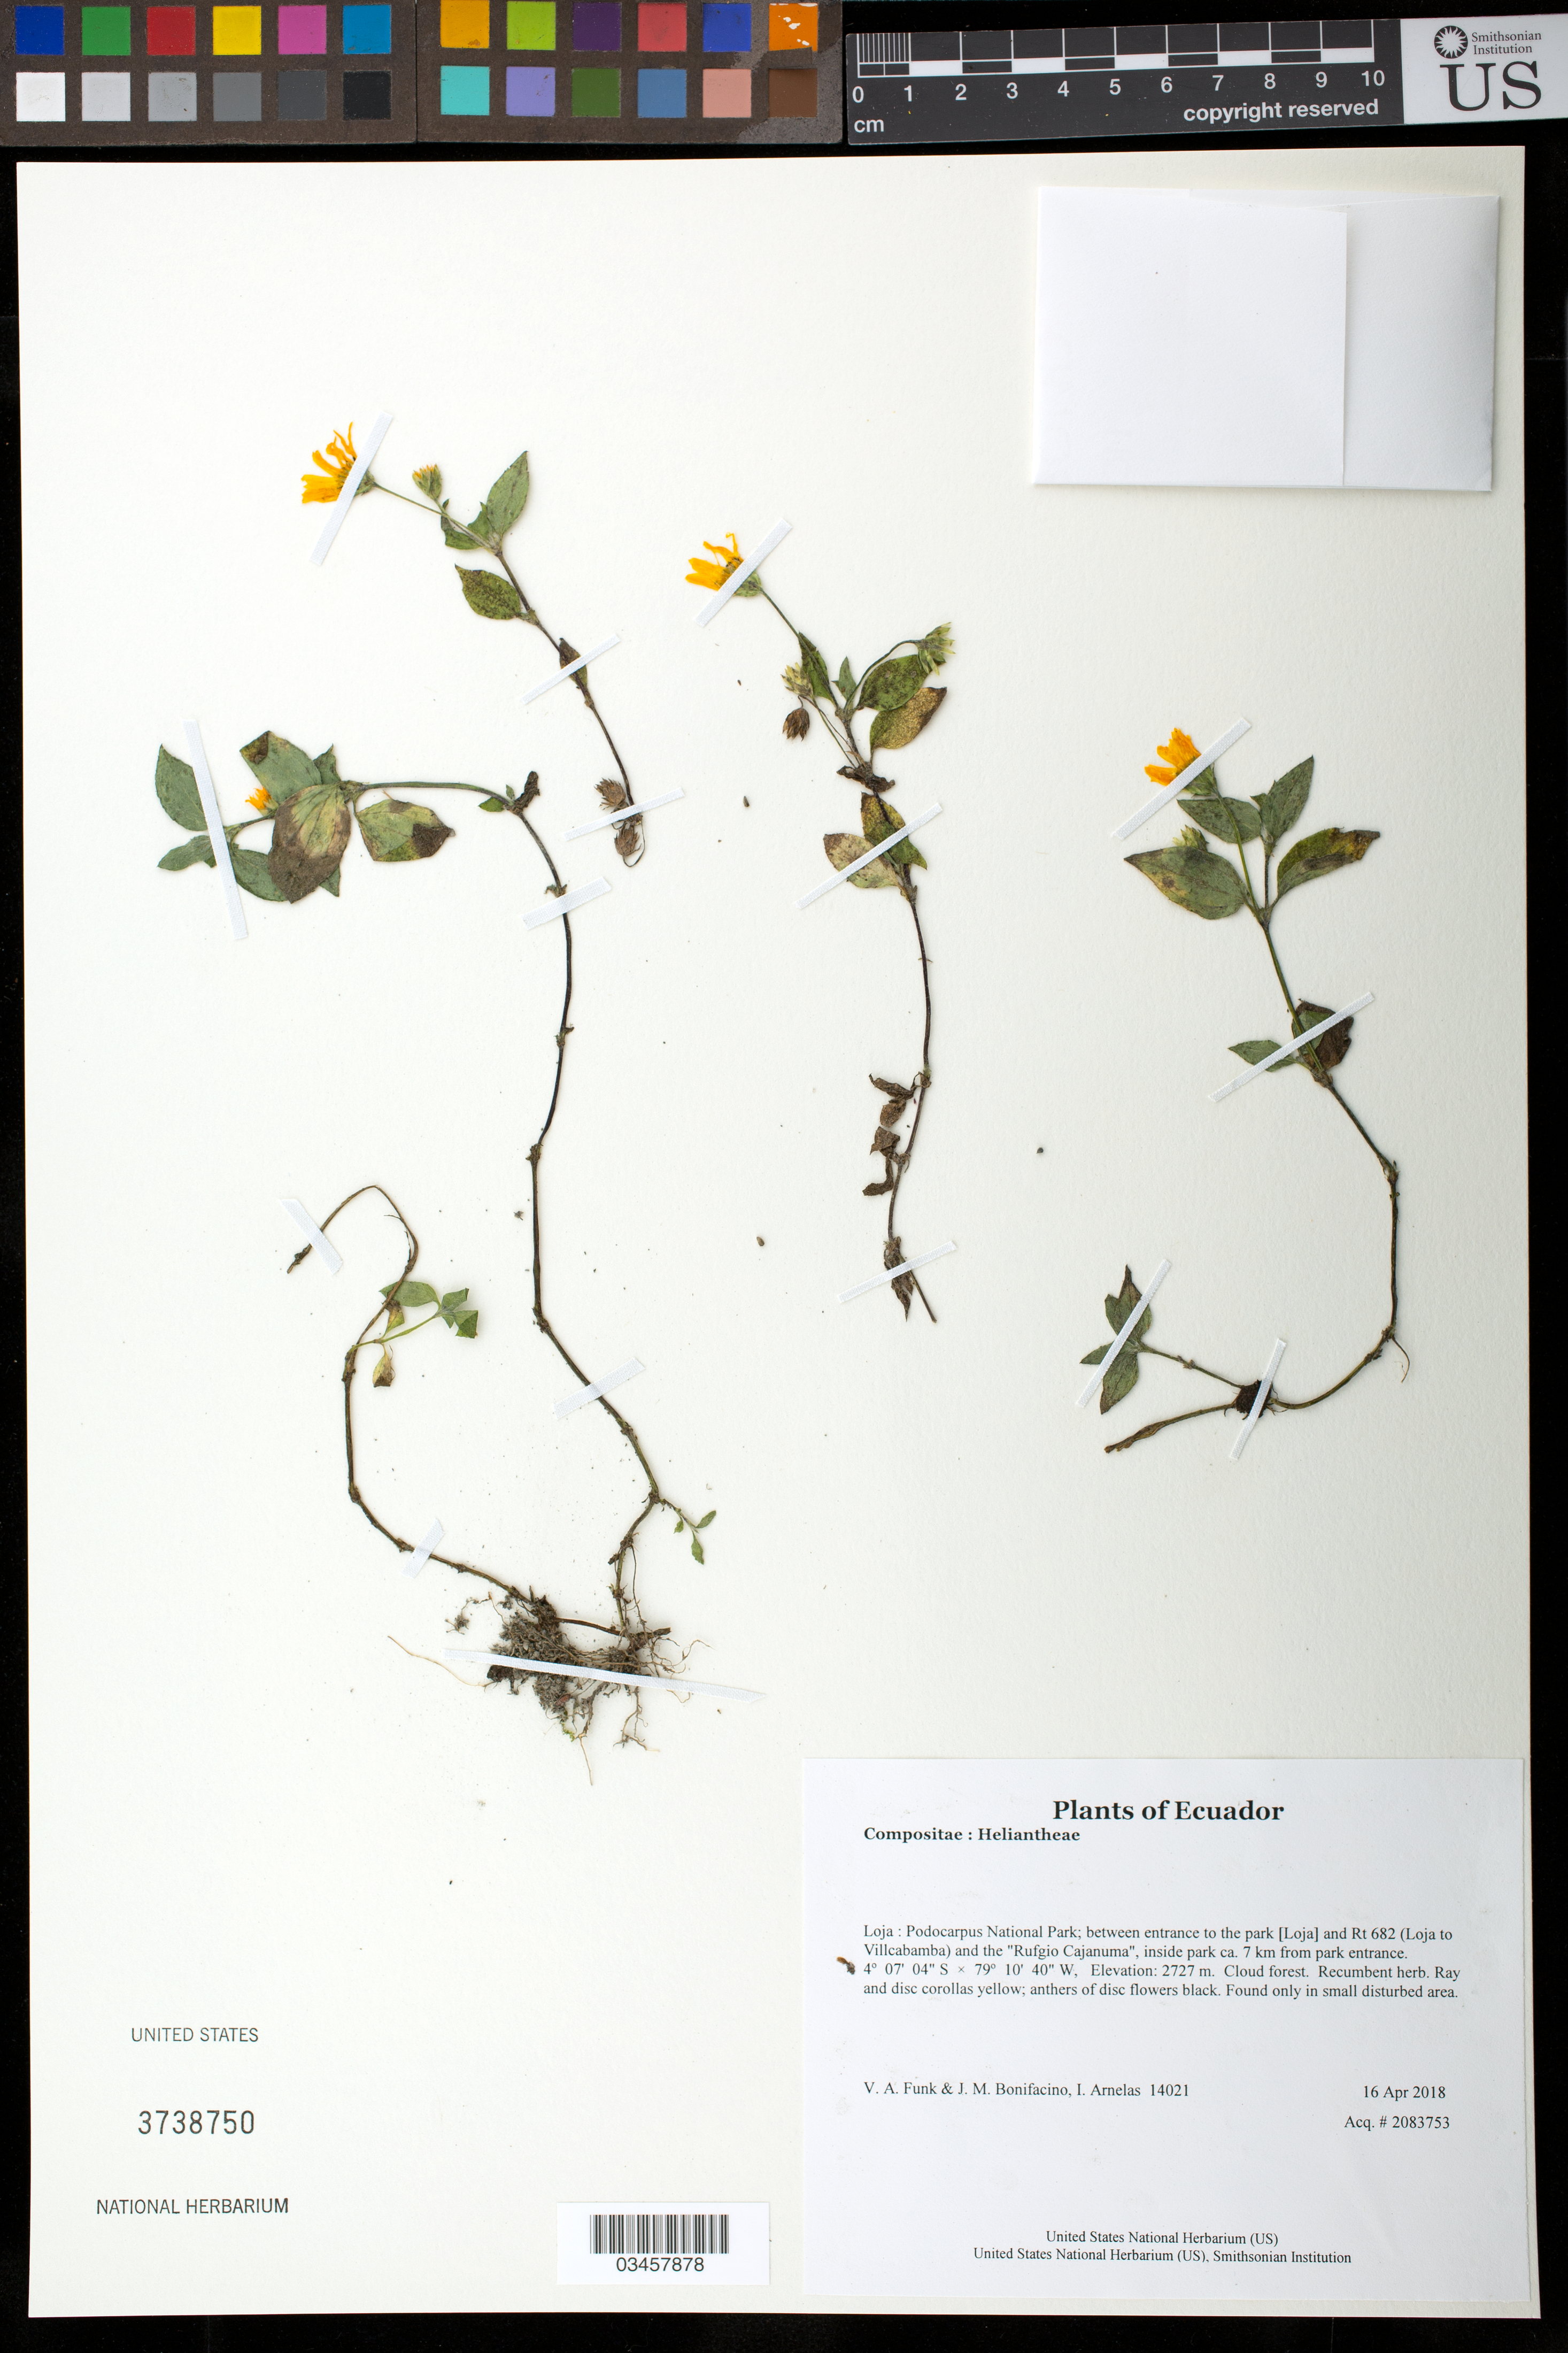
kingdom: Plantae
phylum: Tracheophyta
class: Magnoliopsida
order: Asterales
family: Asteraceae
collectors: V. Funk, M. Bonifacino & I. Arnelas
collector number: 14021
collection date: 2018-04-16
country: Ecuador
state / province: Loja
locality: Podocarpus National Park; between entrance to the park [Loja] and Rt 682 (Loja to Villcabamba) and the "Rufgio Cajanuma", inside park ca. 7 km from park entrance.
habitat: Cloud forest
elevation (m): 2727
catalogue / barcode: US 3738750